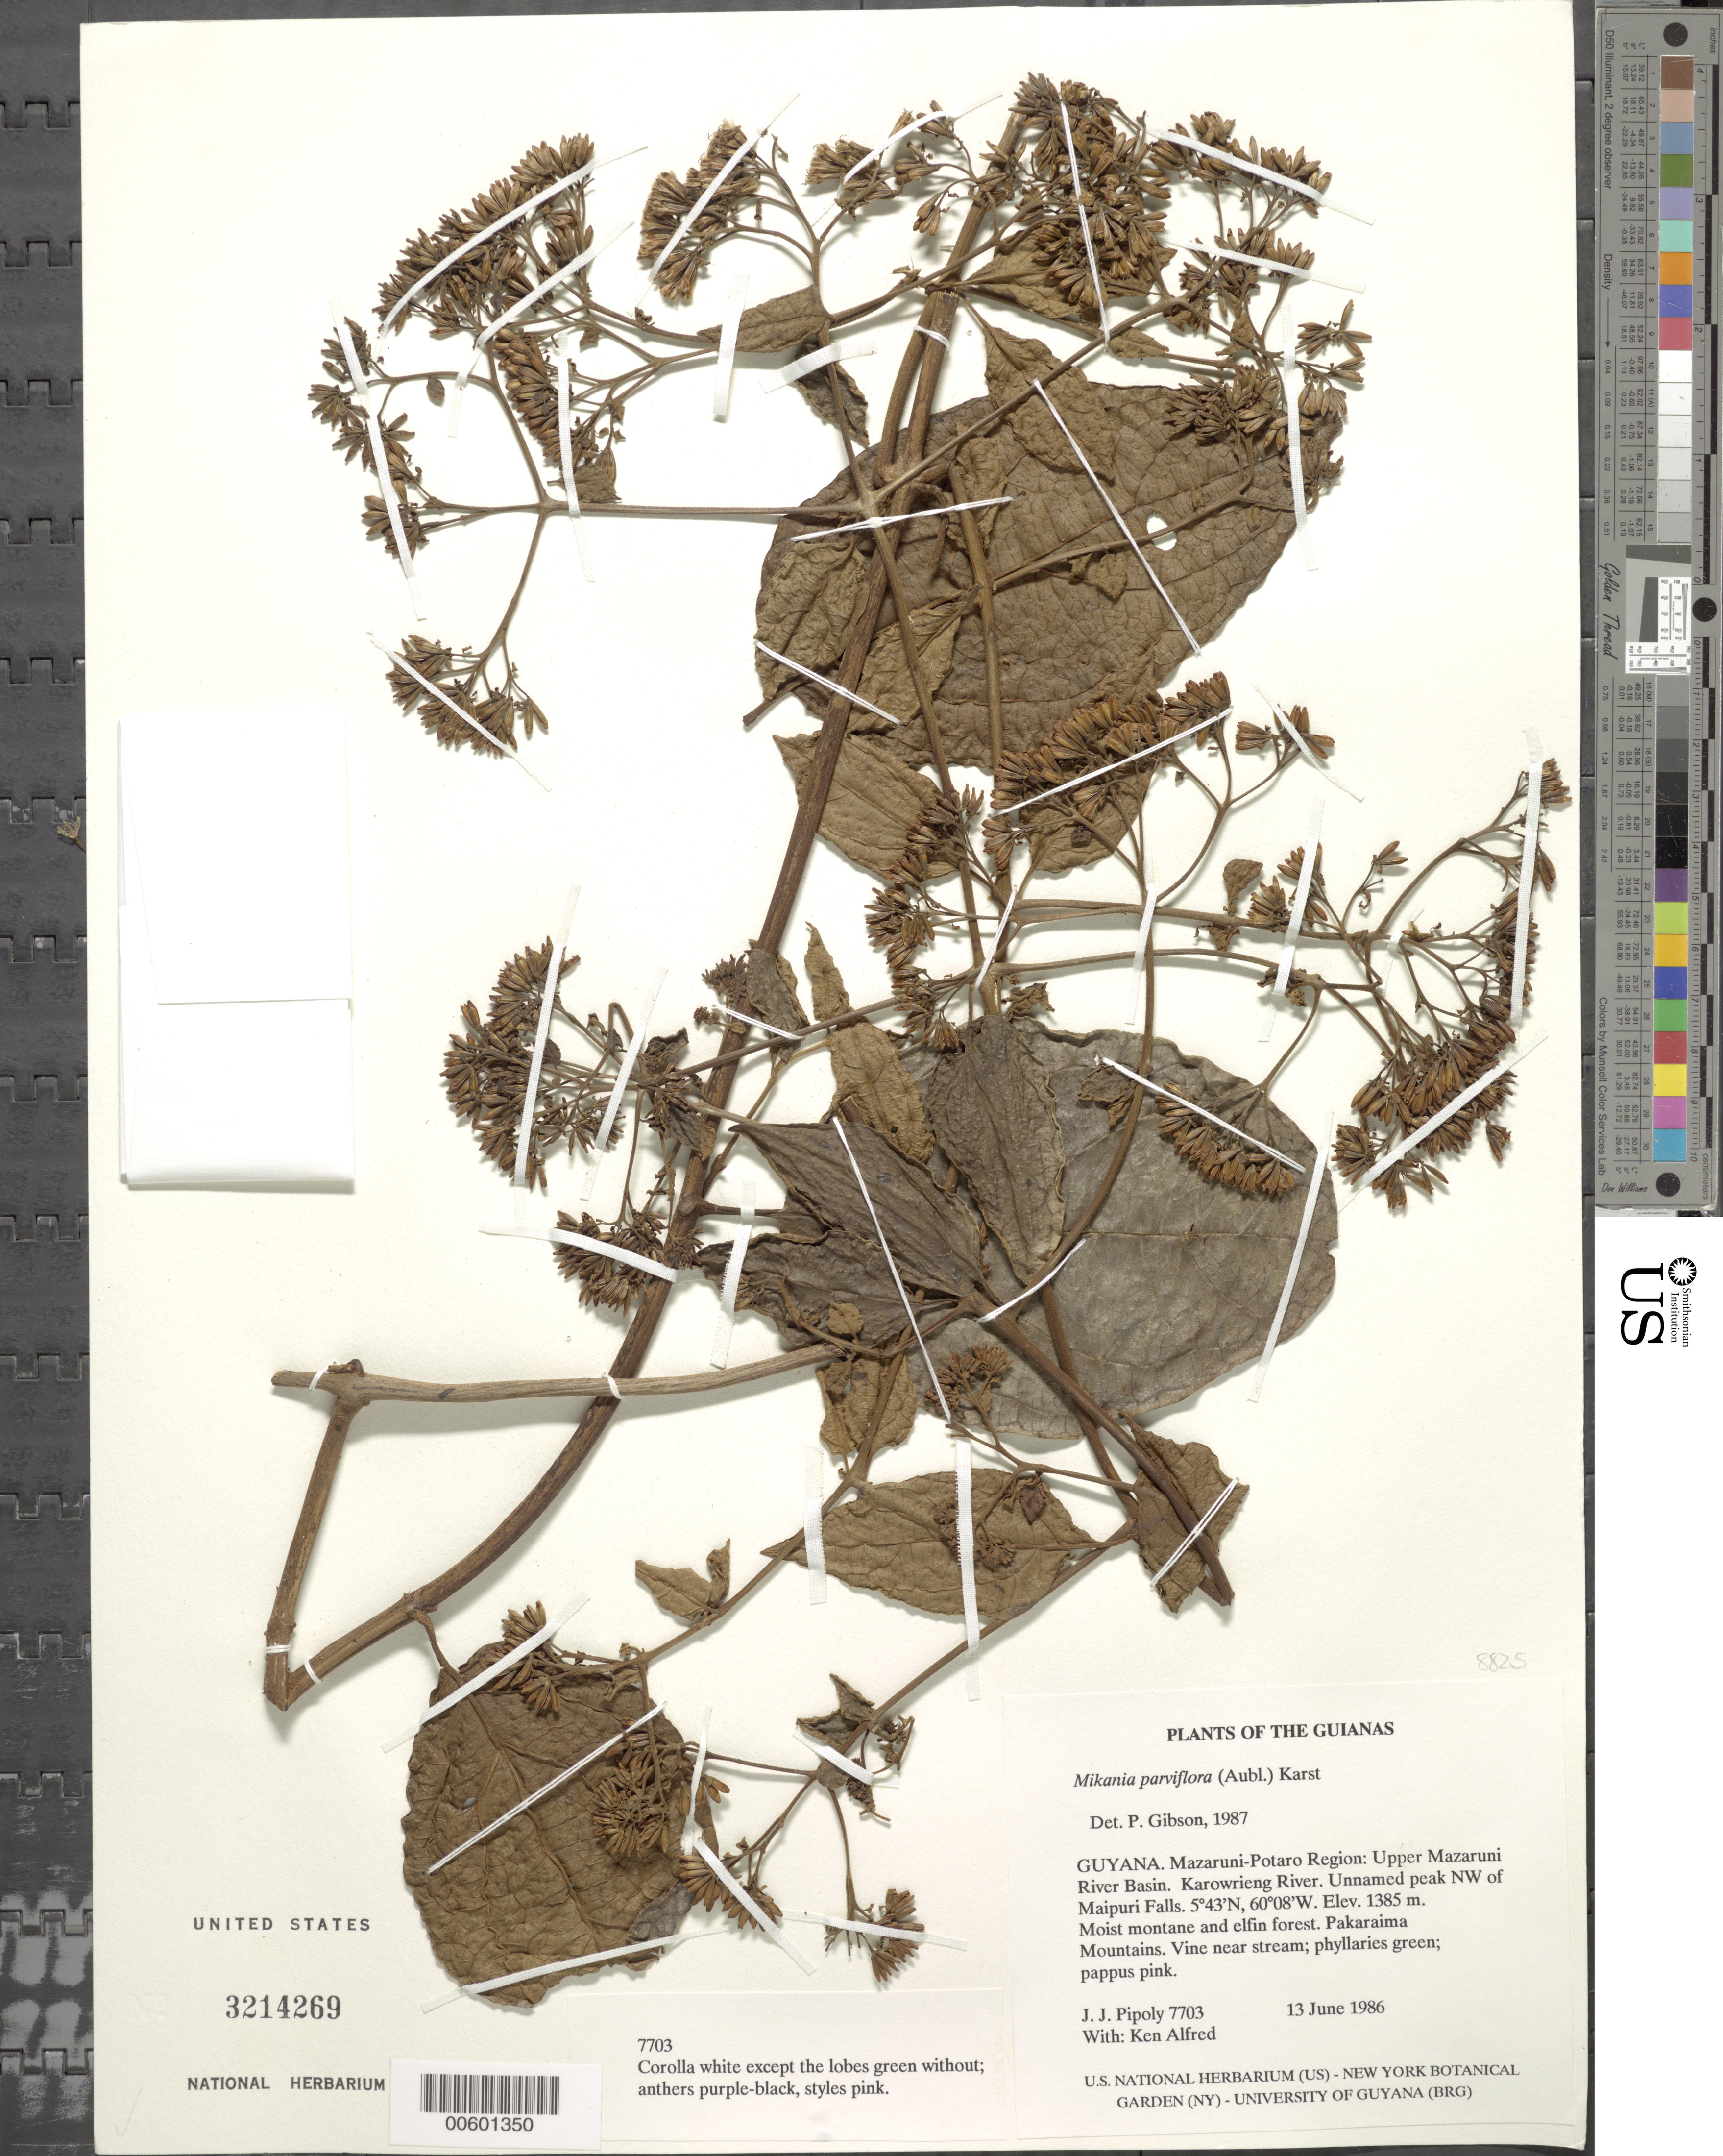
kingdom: Plantae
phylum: Tracheophyta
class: Magnoliopsida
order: Asterales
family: Asteraceae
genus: Mikania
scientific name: Mikania parviflora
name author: (Aubl.) H. Karst.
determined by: Gibson, P.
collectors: J. J. Pipoly & K. Alfred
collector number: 7703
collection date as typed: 13 June 1986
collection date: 1986-06-13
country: Guyana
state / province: Cuyuni-Mazaruni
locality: Pakaraima Mts. Upper Mazaruni River Basin. Karowrieng River. Unnamed peak NW of Maipuri Falls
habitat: Moist montane and elfin forest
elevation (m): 1385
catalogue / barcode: US 3214269